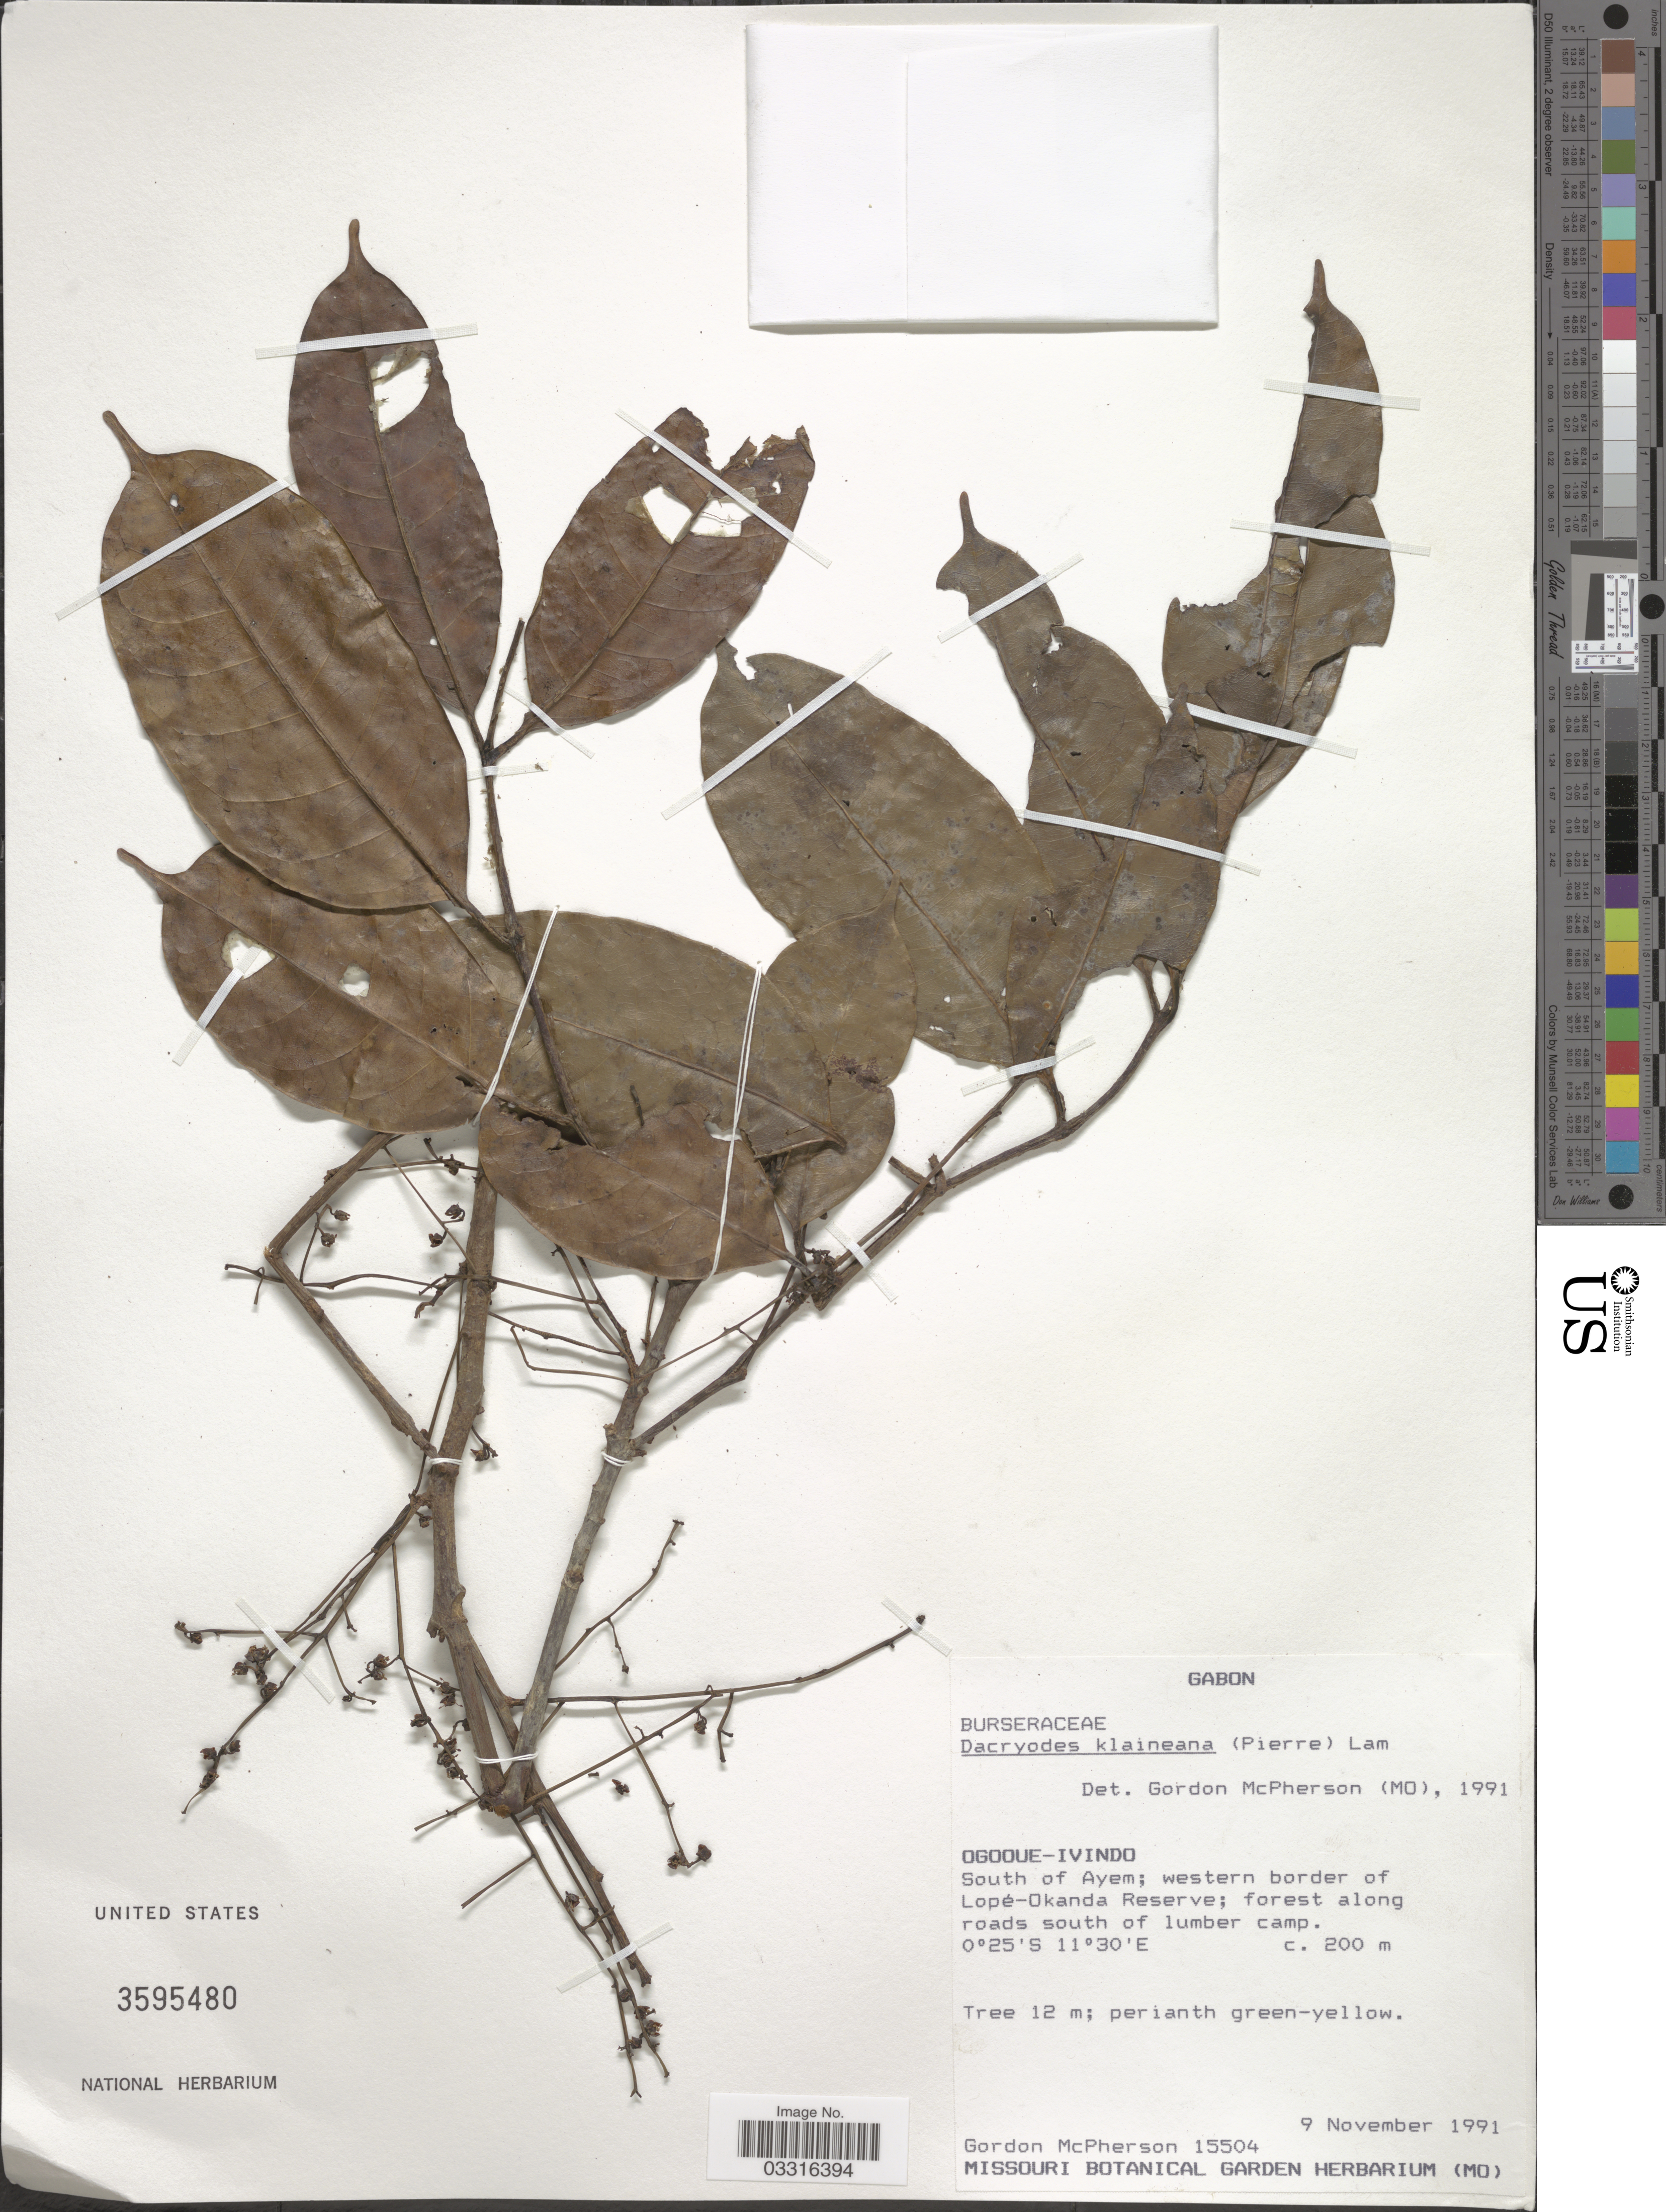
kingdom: Plantae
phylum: Tracheophyta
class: Magnoliopsida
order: Sapindales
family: Burseraceae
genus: Dacryodes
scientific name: Dacryodes klaineana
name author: (Pierre) H.J. Lam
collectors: G. McPherson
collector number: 15504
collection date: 1991-11-09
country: Gabon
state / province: Ogooue-Ivindo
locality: South of Ayem; western border of Lopé-Okanda Reserve.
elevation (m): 200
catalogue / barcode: US 3595480